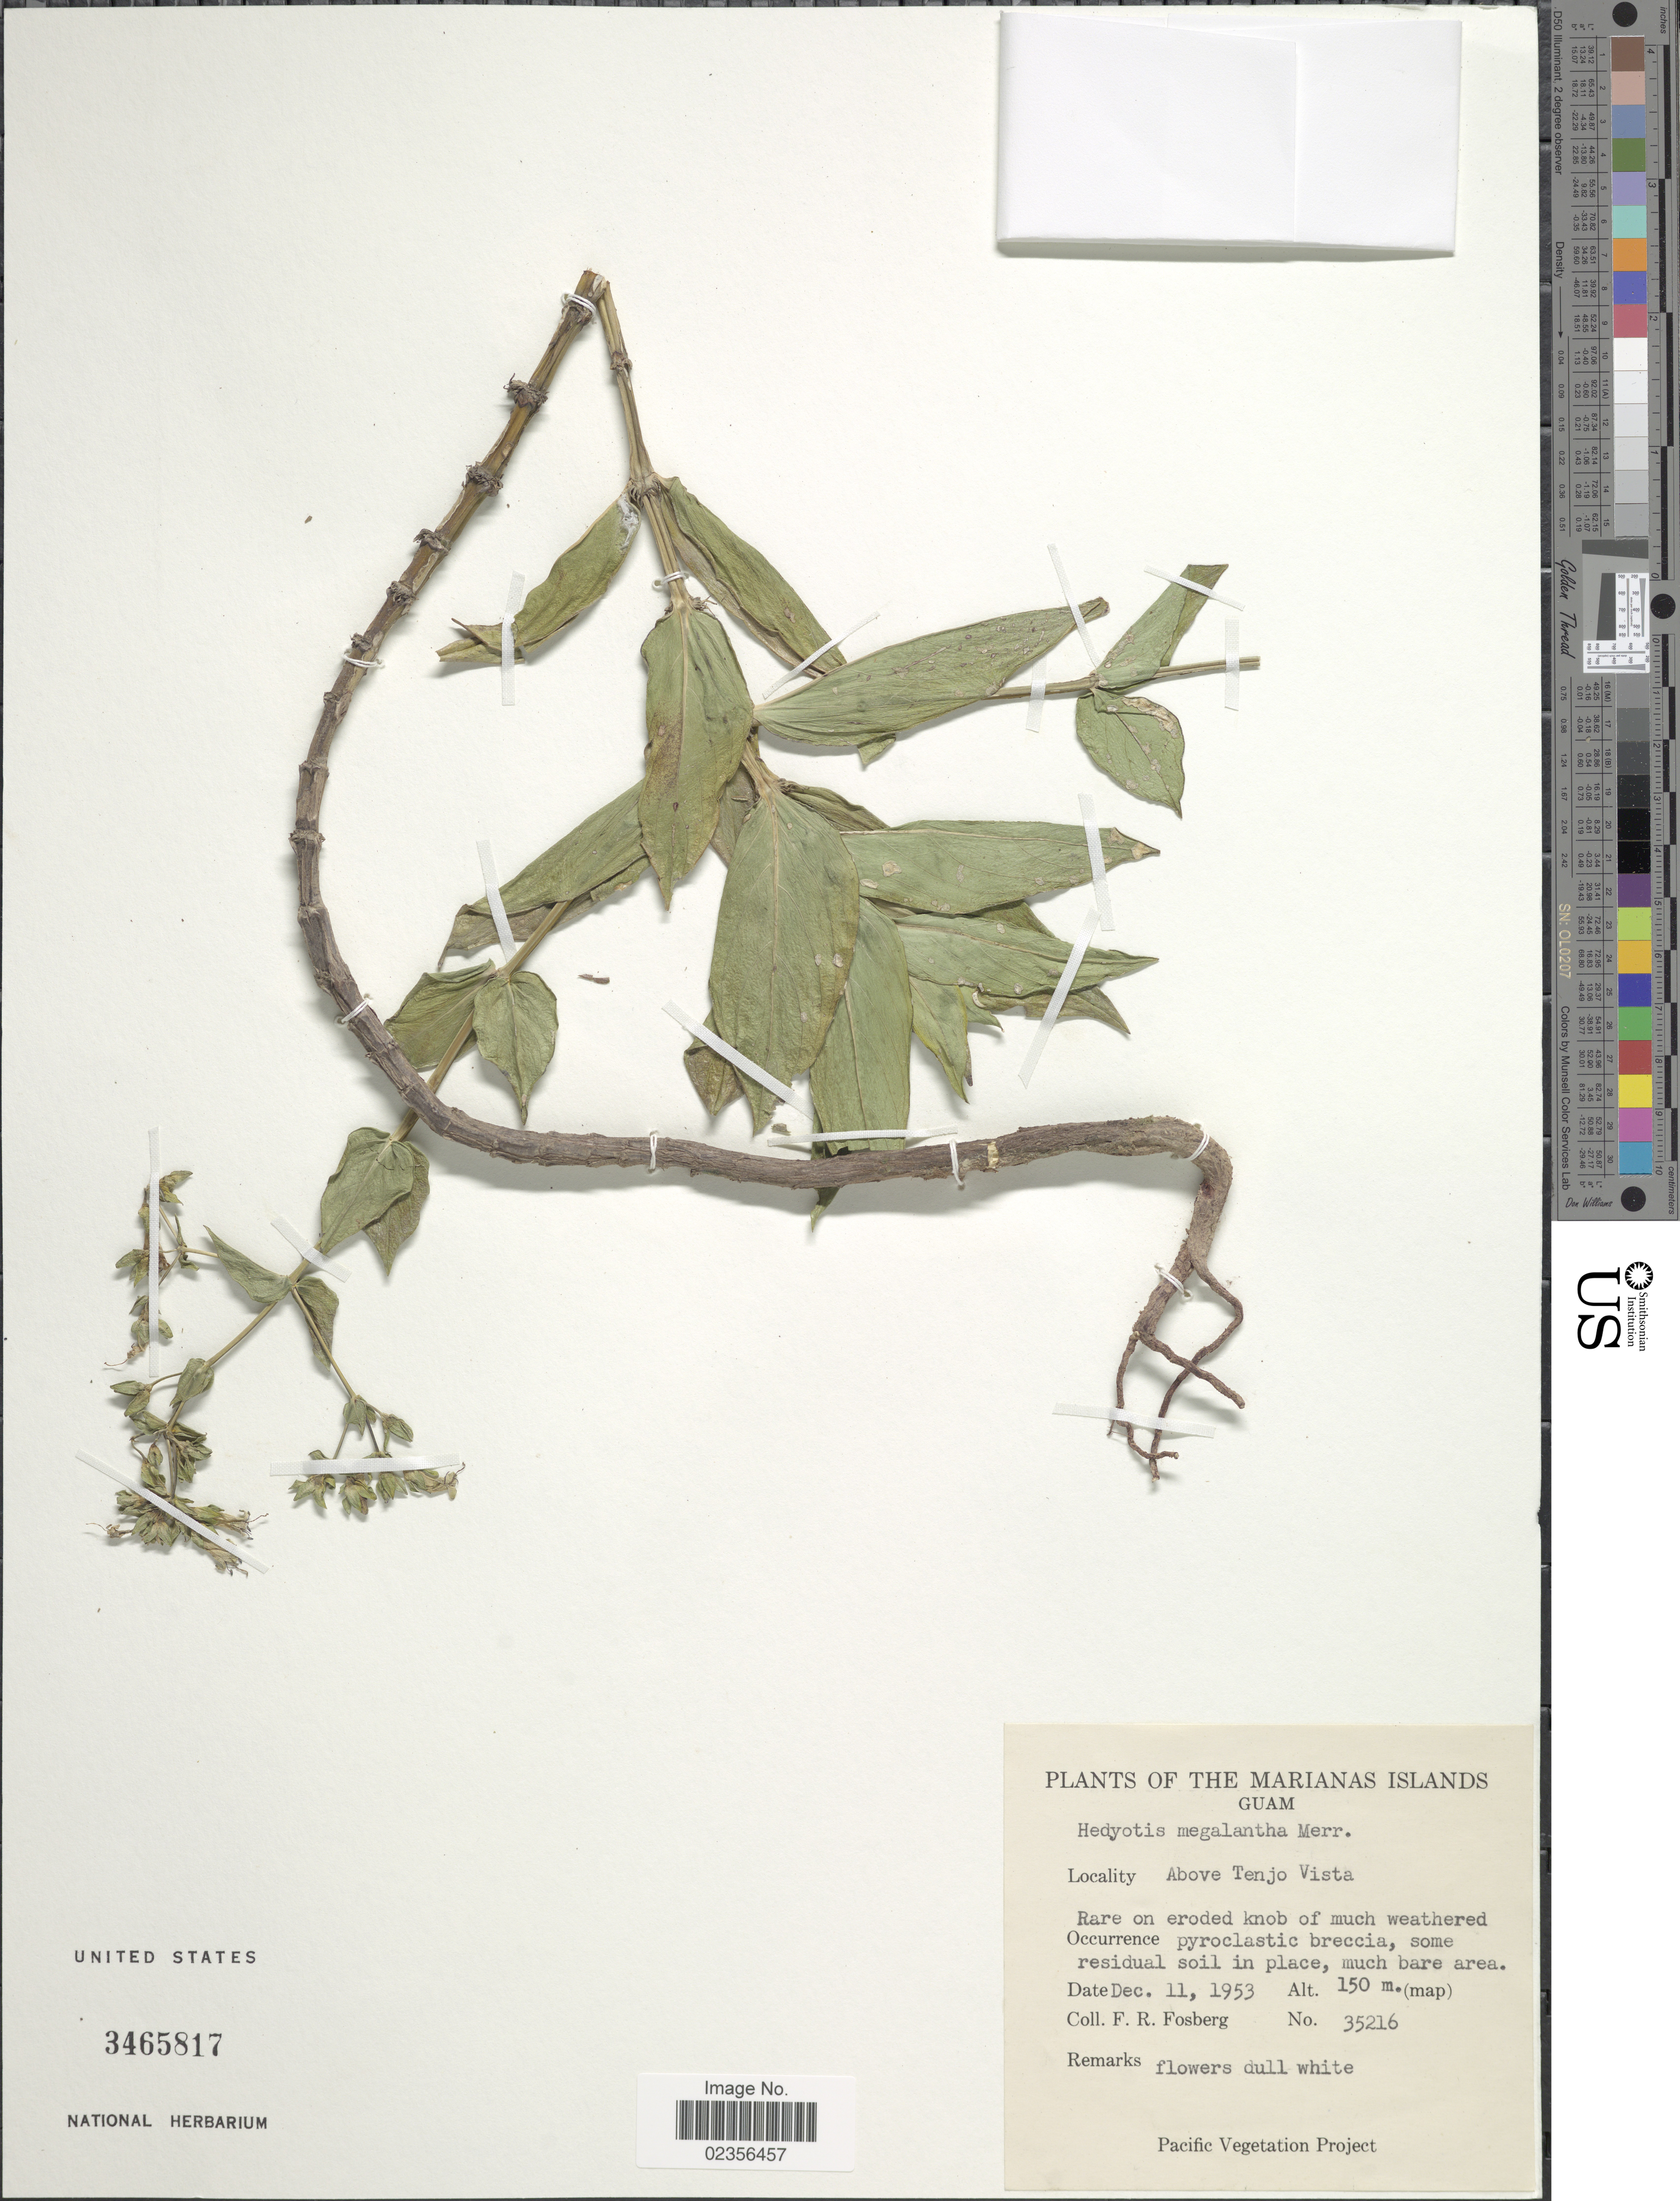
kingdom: Plantae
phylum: Tracheophyta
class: Magnoliopsida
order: Gentianales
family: Rubiaceae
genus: Hedyotis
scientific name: Hedyotis megalantha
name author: Merr.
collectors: F. R. Fosberg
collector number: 35216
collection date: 1953-12-11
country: Guam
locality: Marianas Islands. Above Tenjo Vista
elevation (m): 150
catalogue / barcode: US 3465817